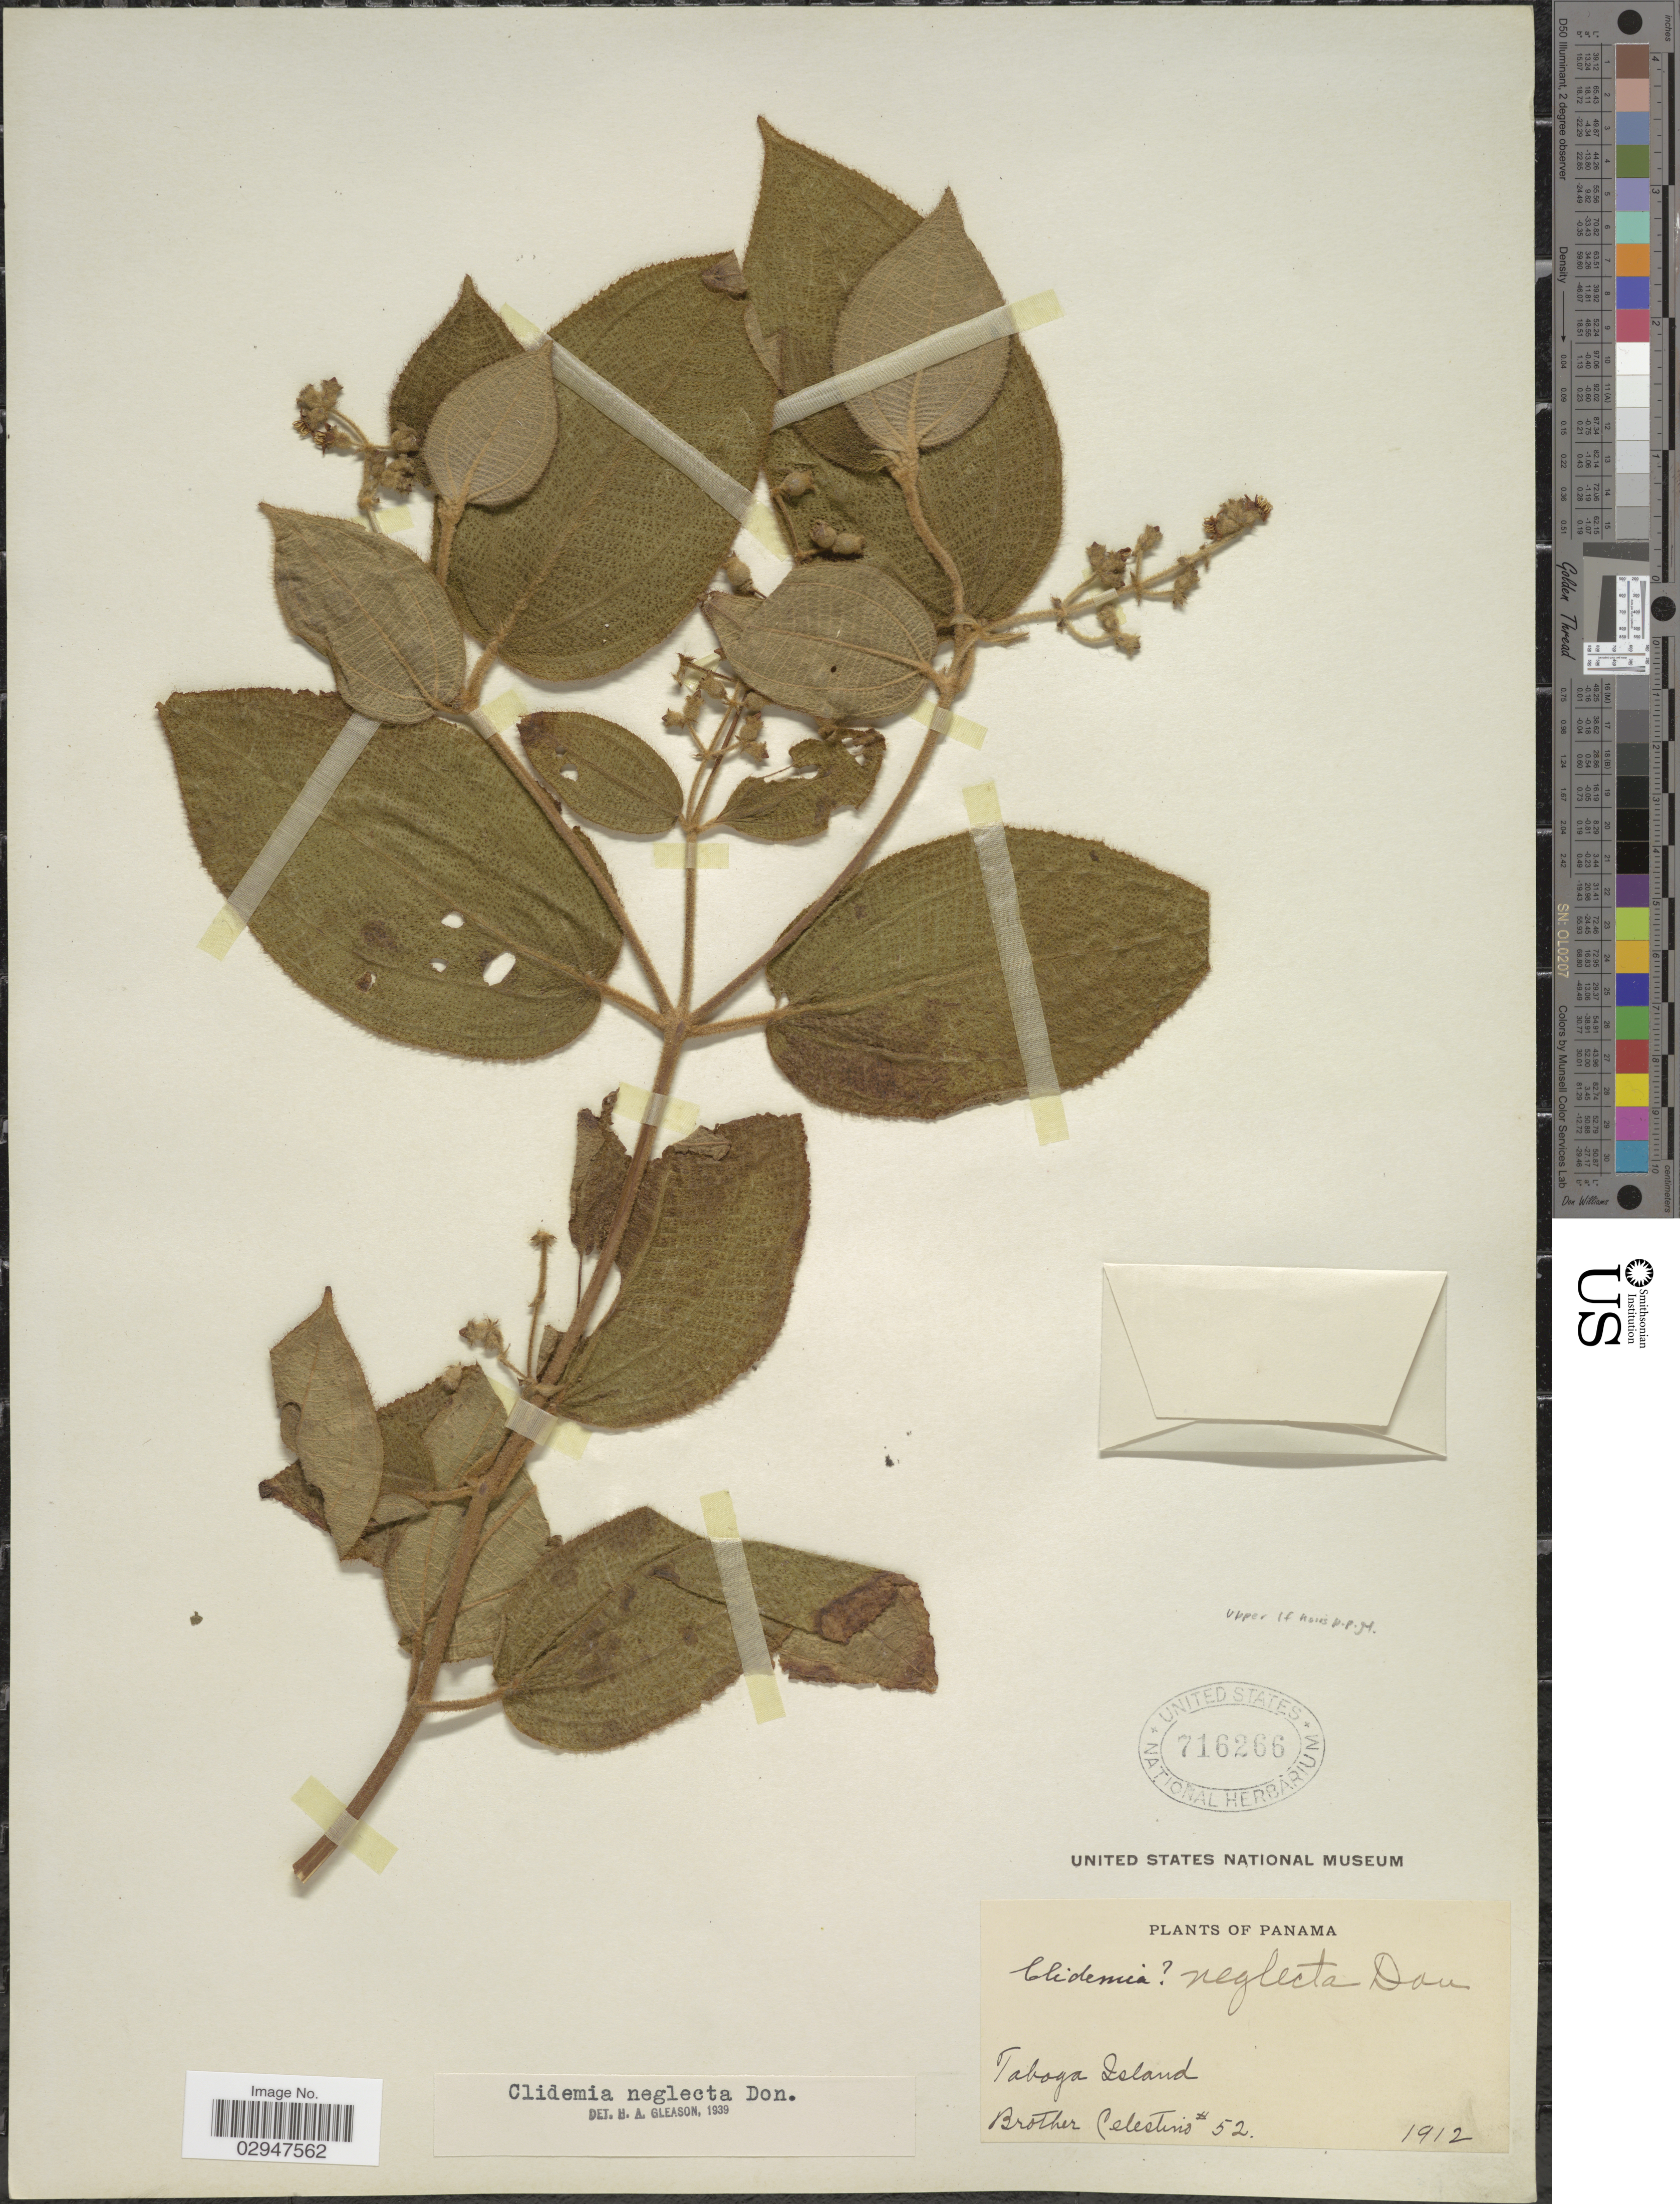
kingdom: Plantae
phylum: Tracheophyta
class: Magnoliopsida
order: Myrtales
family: Melastomataceae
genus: Clidemia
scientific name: Clidemia capitellata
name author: (Bonpl.) D. Don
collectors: B. Celestino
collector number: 52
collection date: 1912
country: Panama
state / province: Panamá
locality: Taboga Island.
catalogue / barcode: US 716266